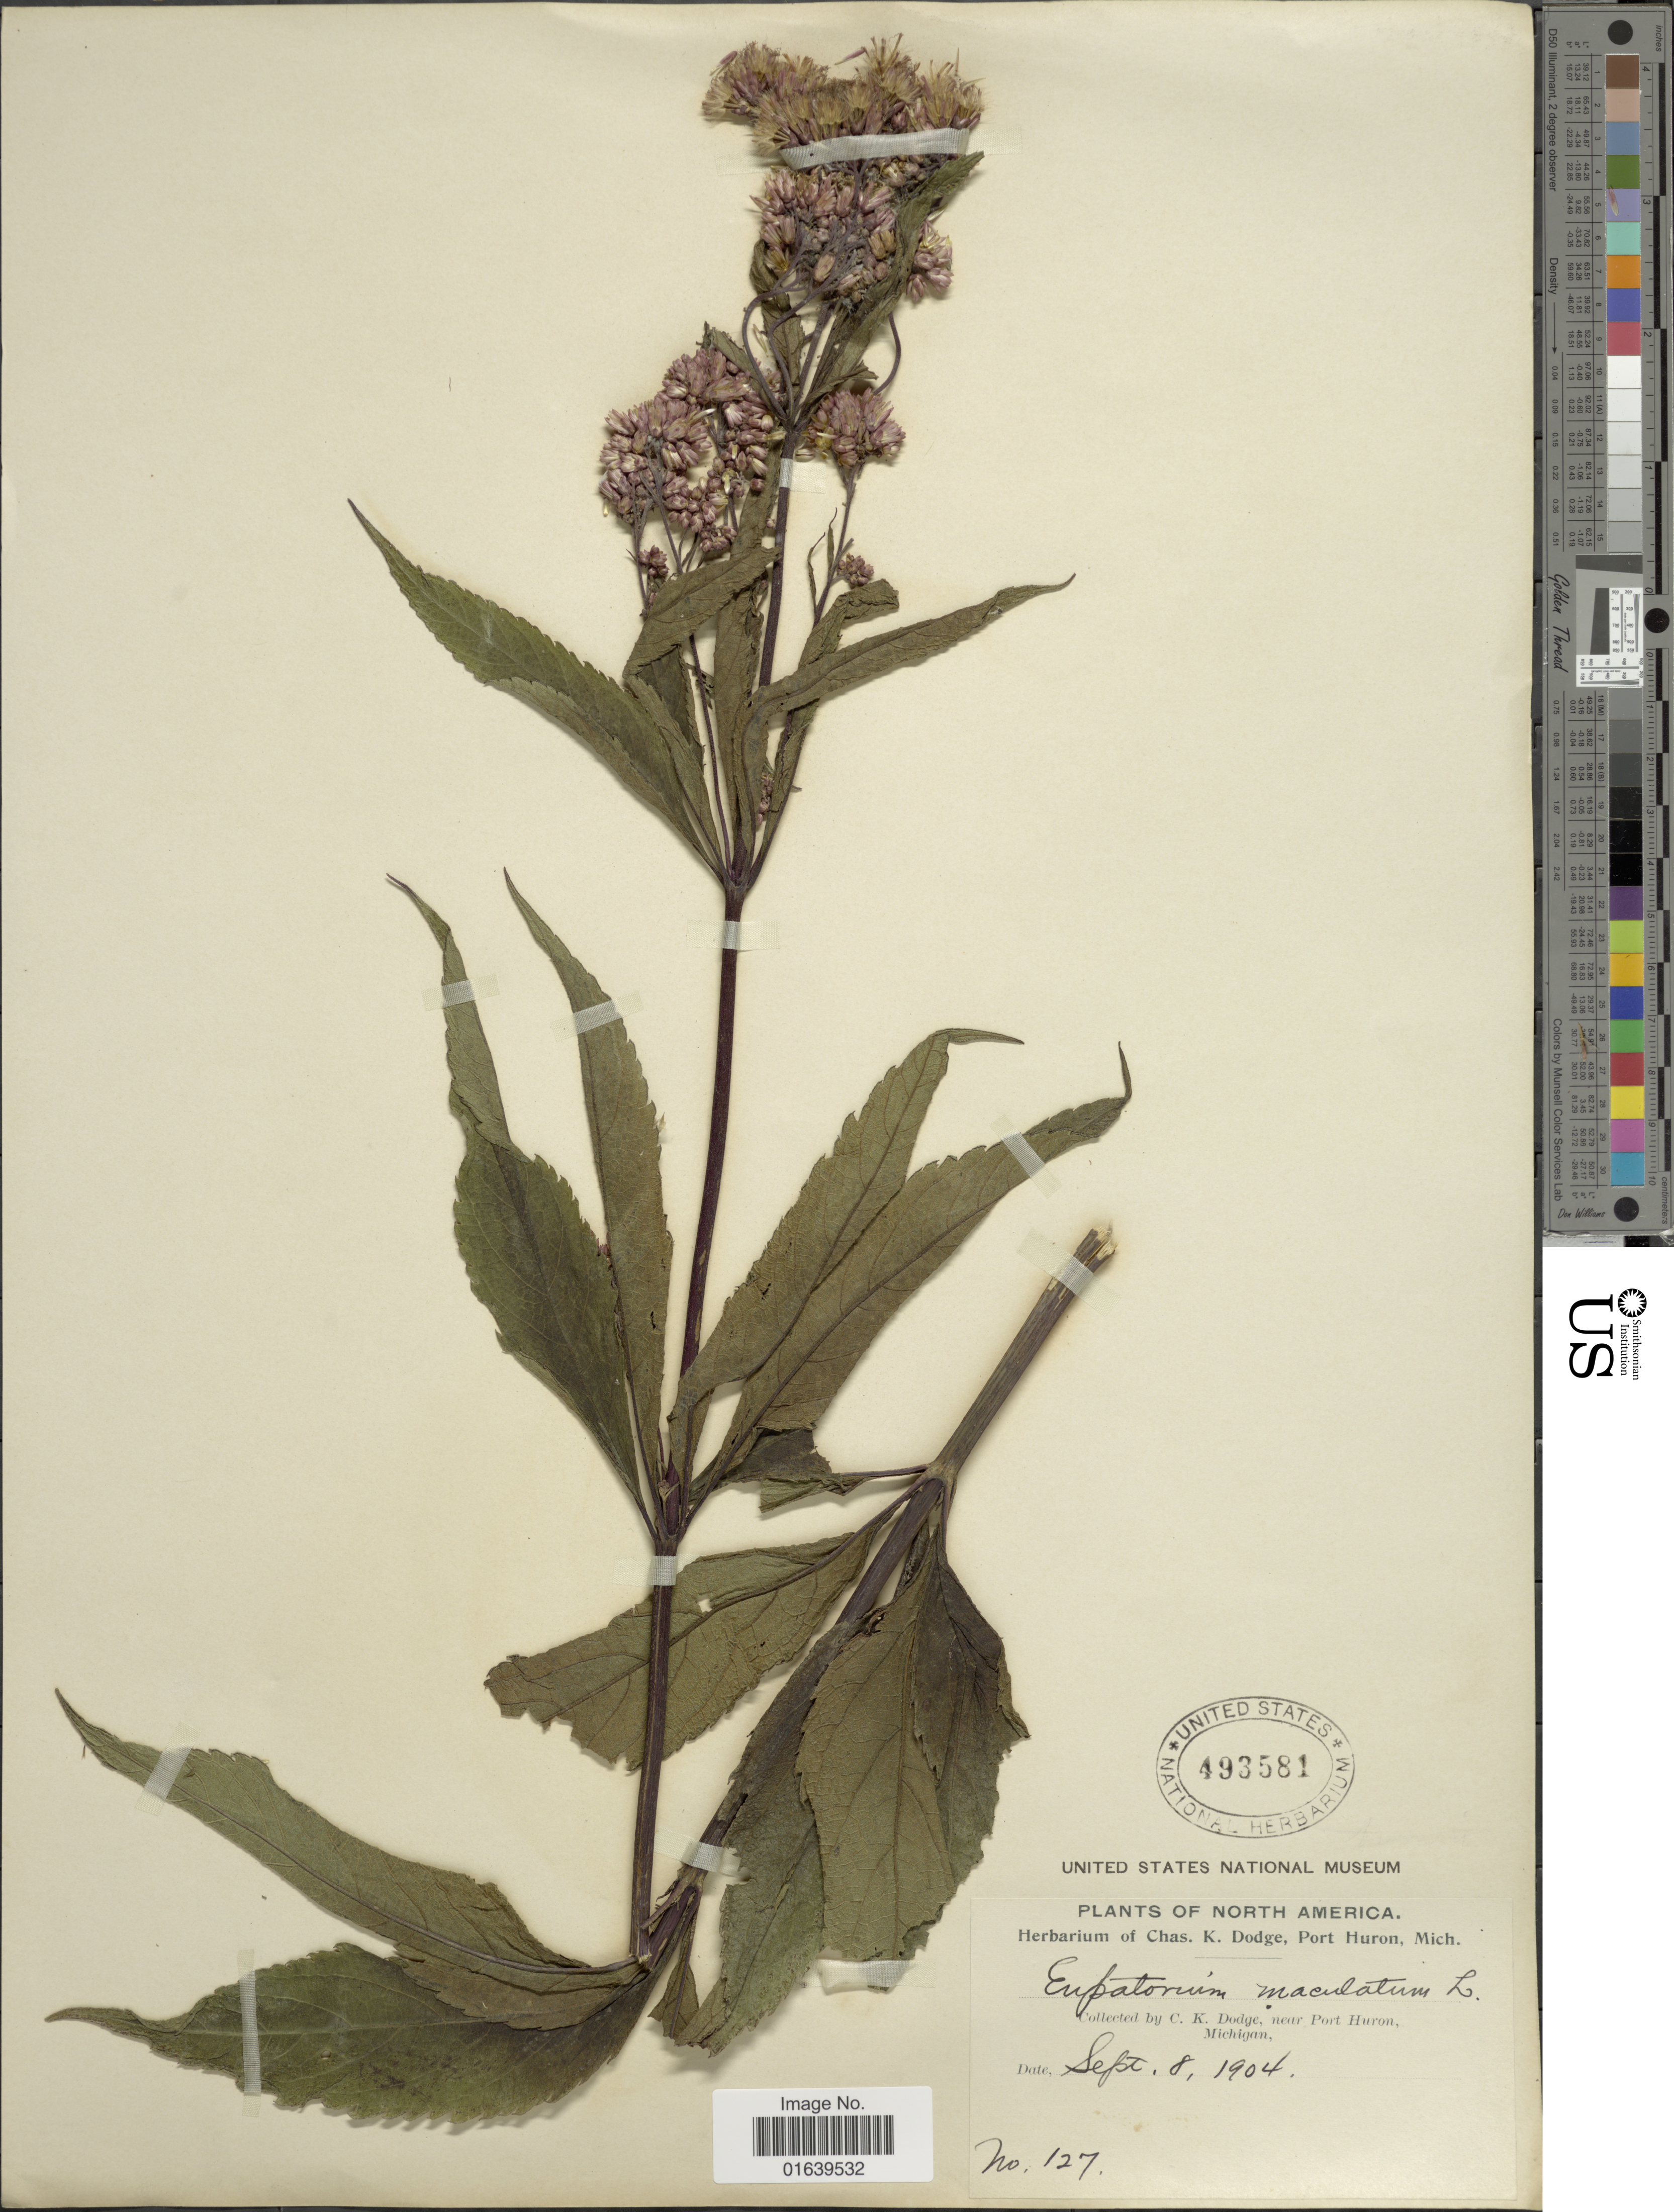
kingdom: Plantae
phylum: Tracheophyta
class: Magnoliopsida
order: Asterales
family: Asteraceae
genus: Eupatorium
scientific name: Eupatorium maculatum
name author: L.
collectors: C. K. Dodge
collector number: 127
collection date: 1904-09-08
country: United States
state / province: Michigan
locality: Near Port Huron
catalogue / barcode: US 493581